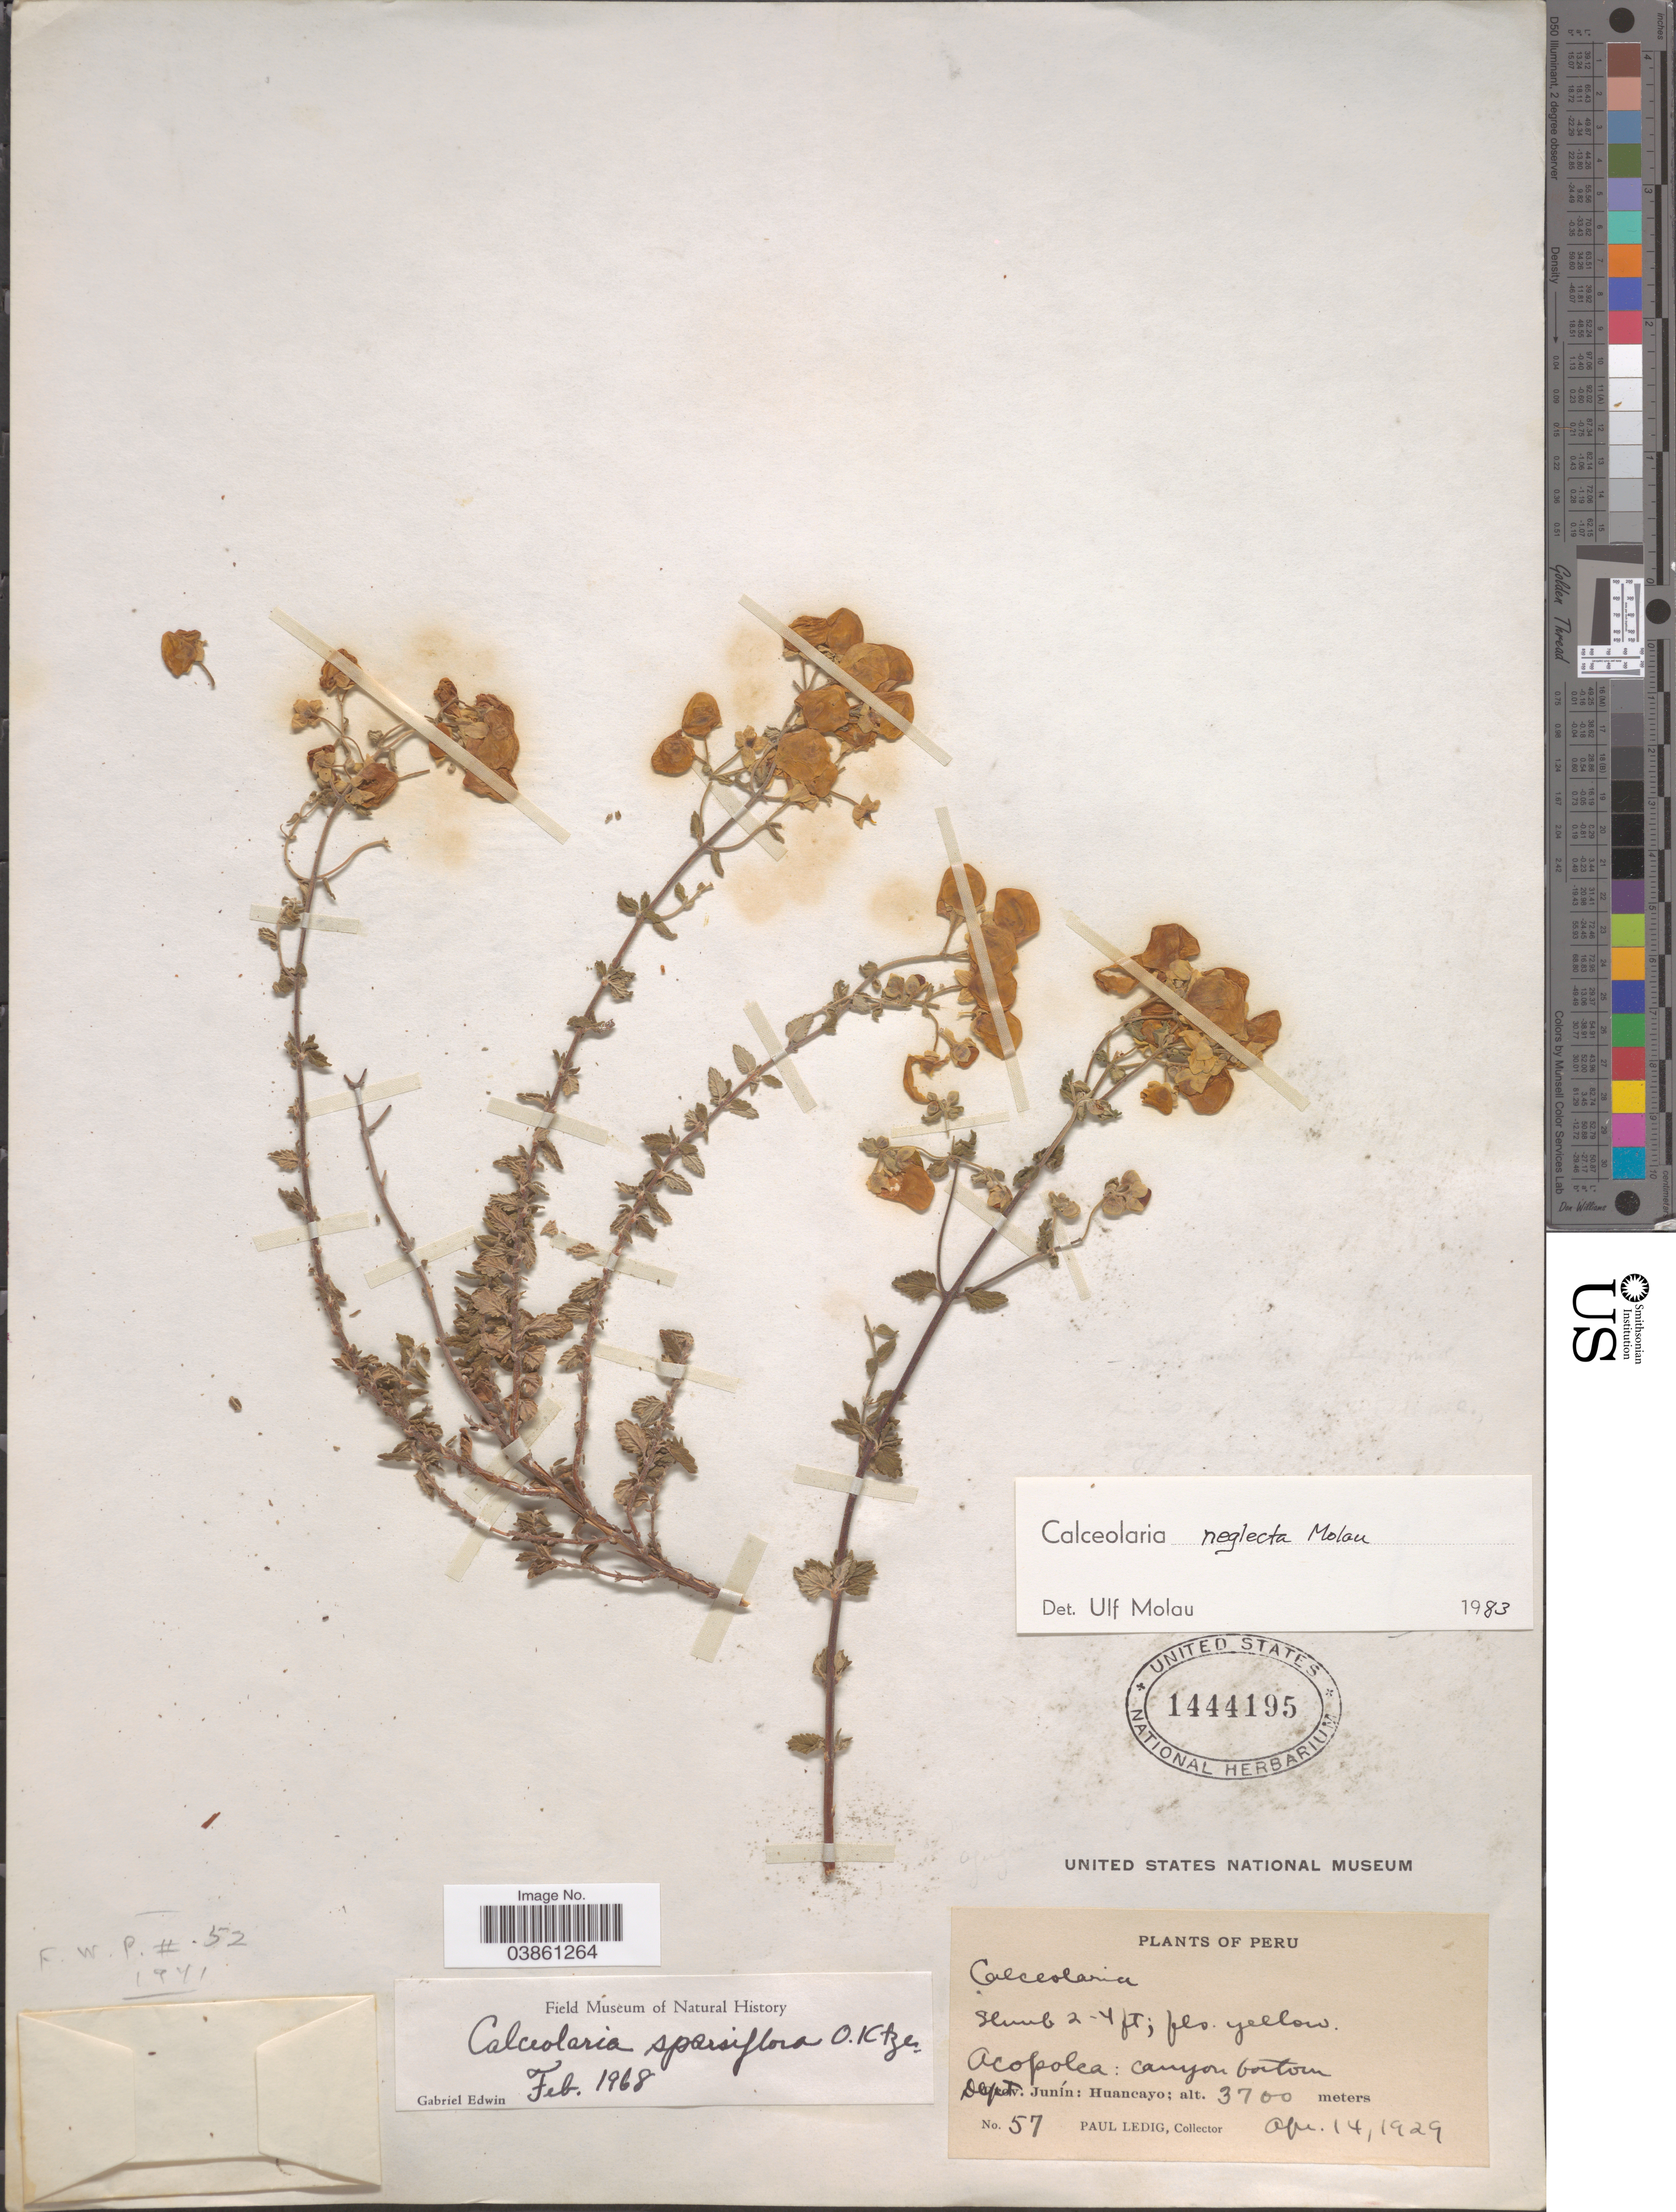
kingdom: Plantae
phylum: Tracheophyta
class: Magnoliopsida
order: Lamiales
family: Calceolariaceae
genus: Calceolaria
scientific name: Calceolaria neglecta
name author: Molau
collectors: P. Ledig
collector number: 57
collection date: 1929-04-14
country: Peru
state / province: Junín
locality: Acopolca: canyon bottom. Dept. Junín: Huancayo.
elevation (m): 3700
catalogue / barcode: US 1444195